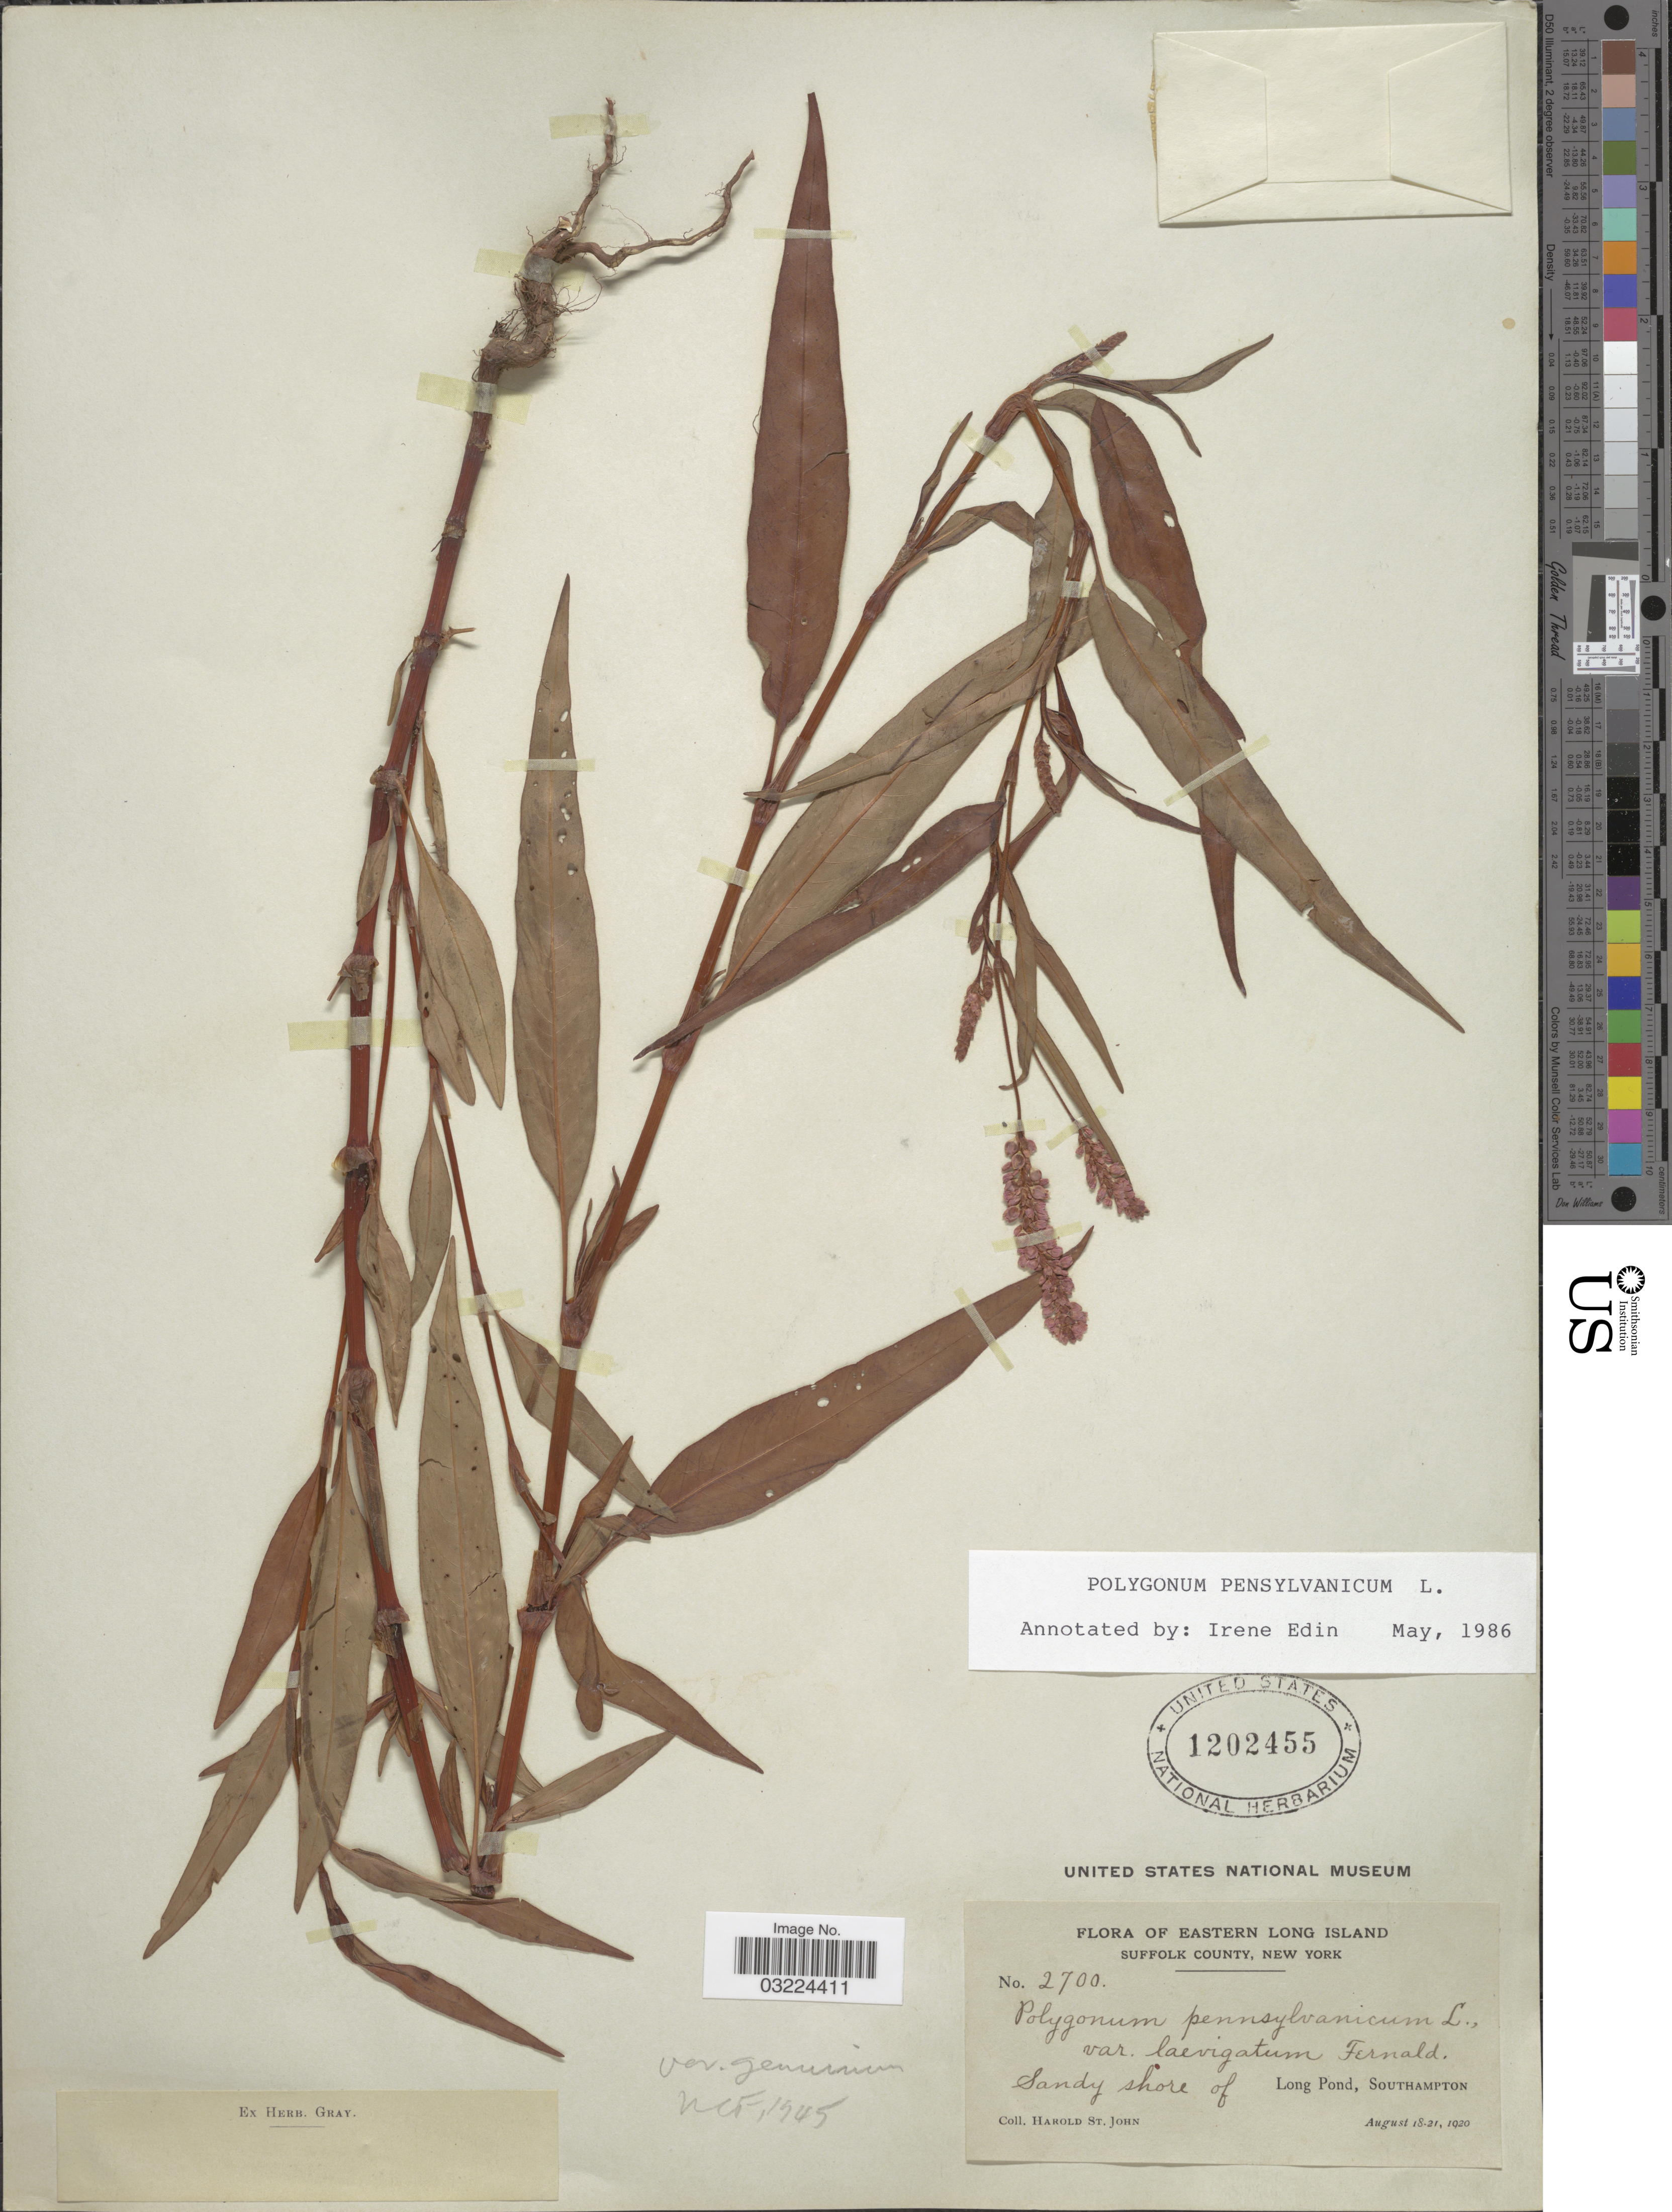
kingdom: Plantae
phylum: Tracheophyta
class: Magnoliopsida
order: Caryophyllales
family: Polygonaceae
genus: Persicaria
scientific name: Persicaria pensylvanica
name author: (L.) M. Gómez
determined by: Atha, D. E.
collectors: H. St. John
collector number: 2700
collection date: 1920-08-18/1920-08-21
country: United States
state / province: New York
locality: Eastern Long Island. Suffolk County. Sandy shore of Long Pond, Southampton.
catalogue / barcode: US 1202455